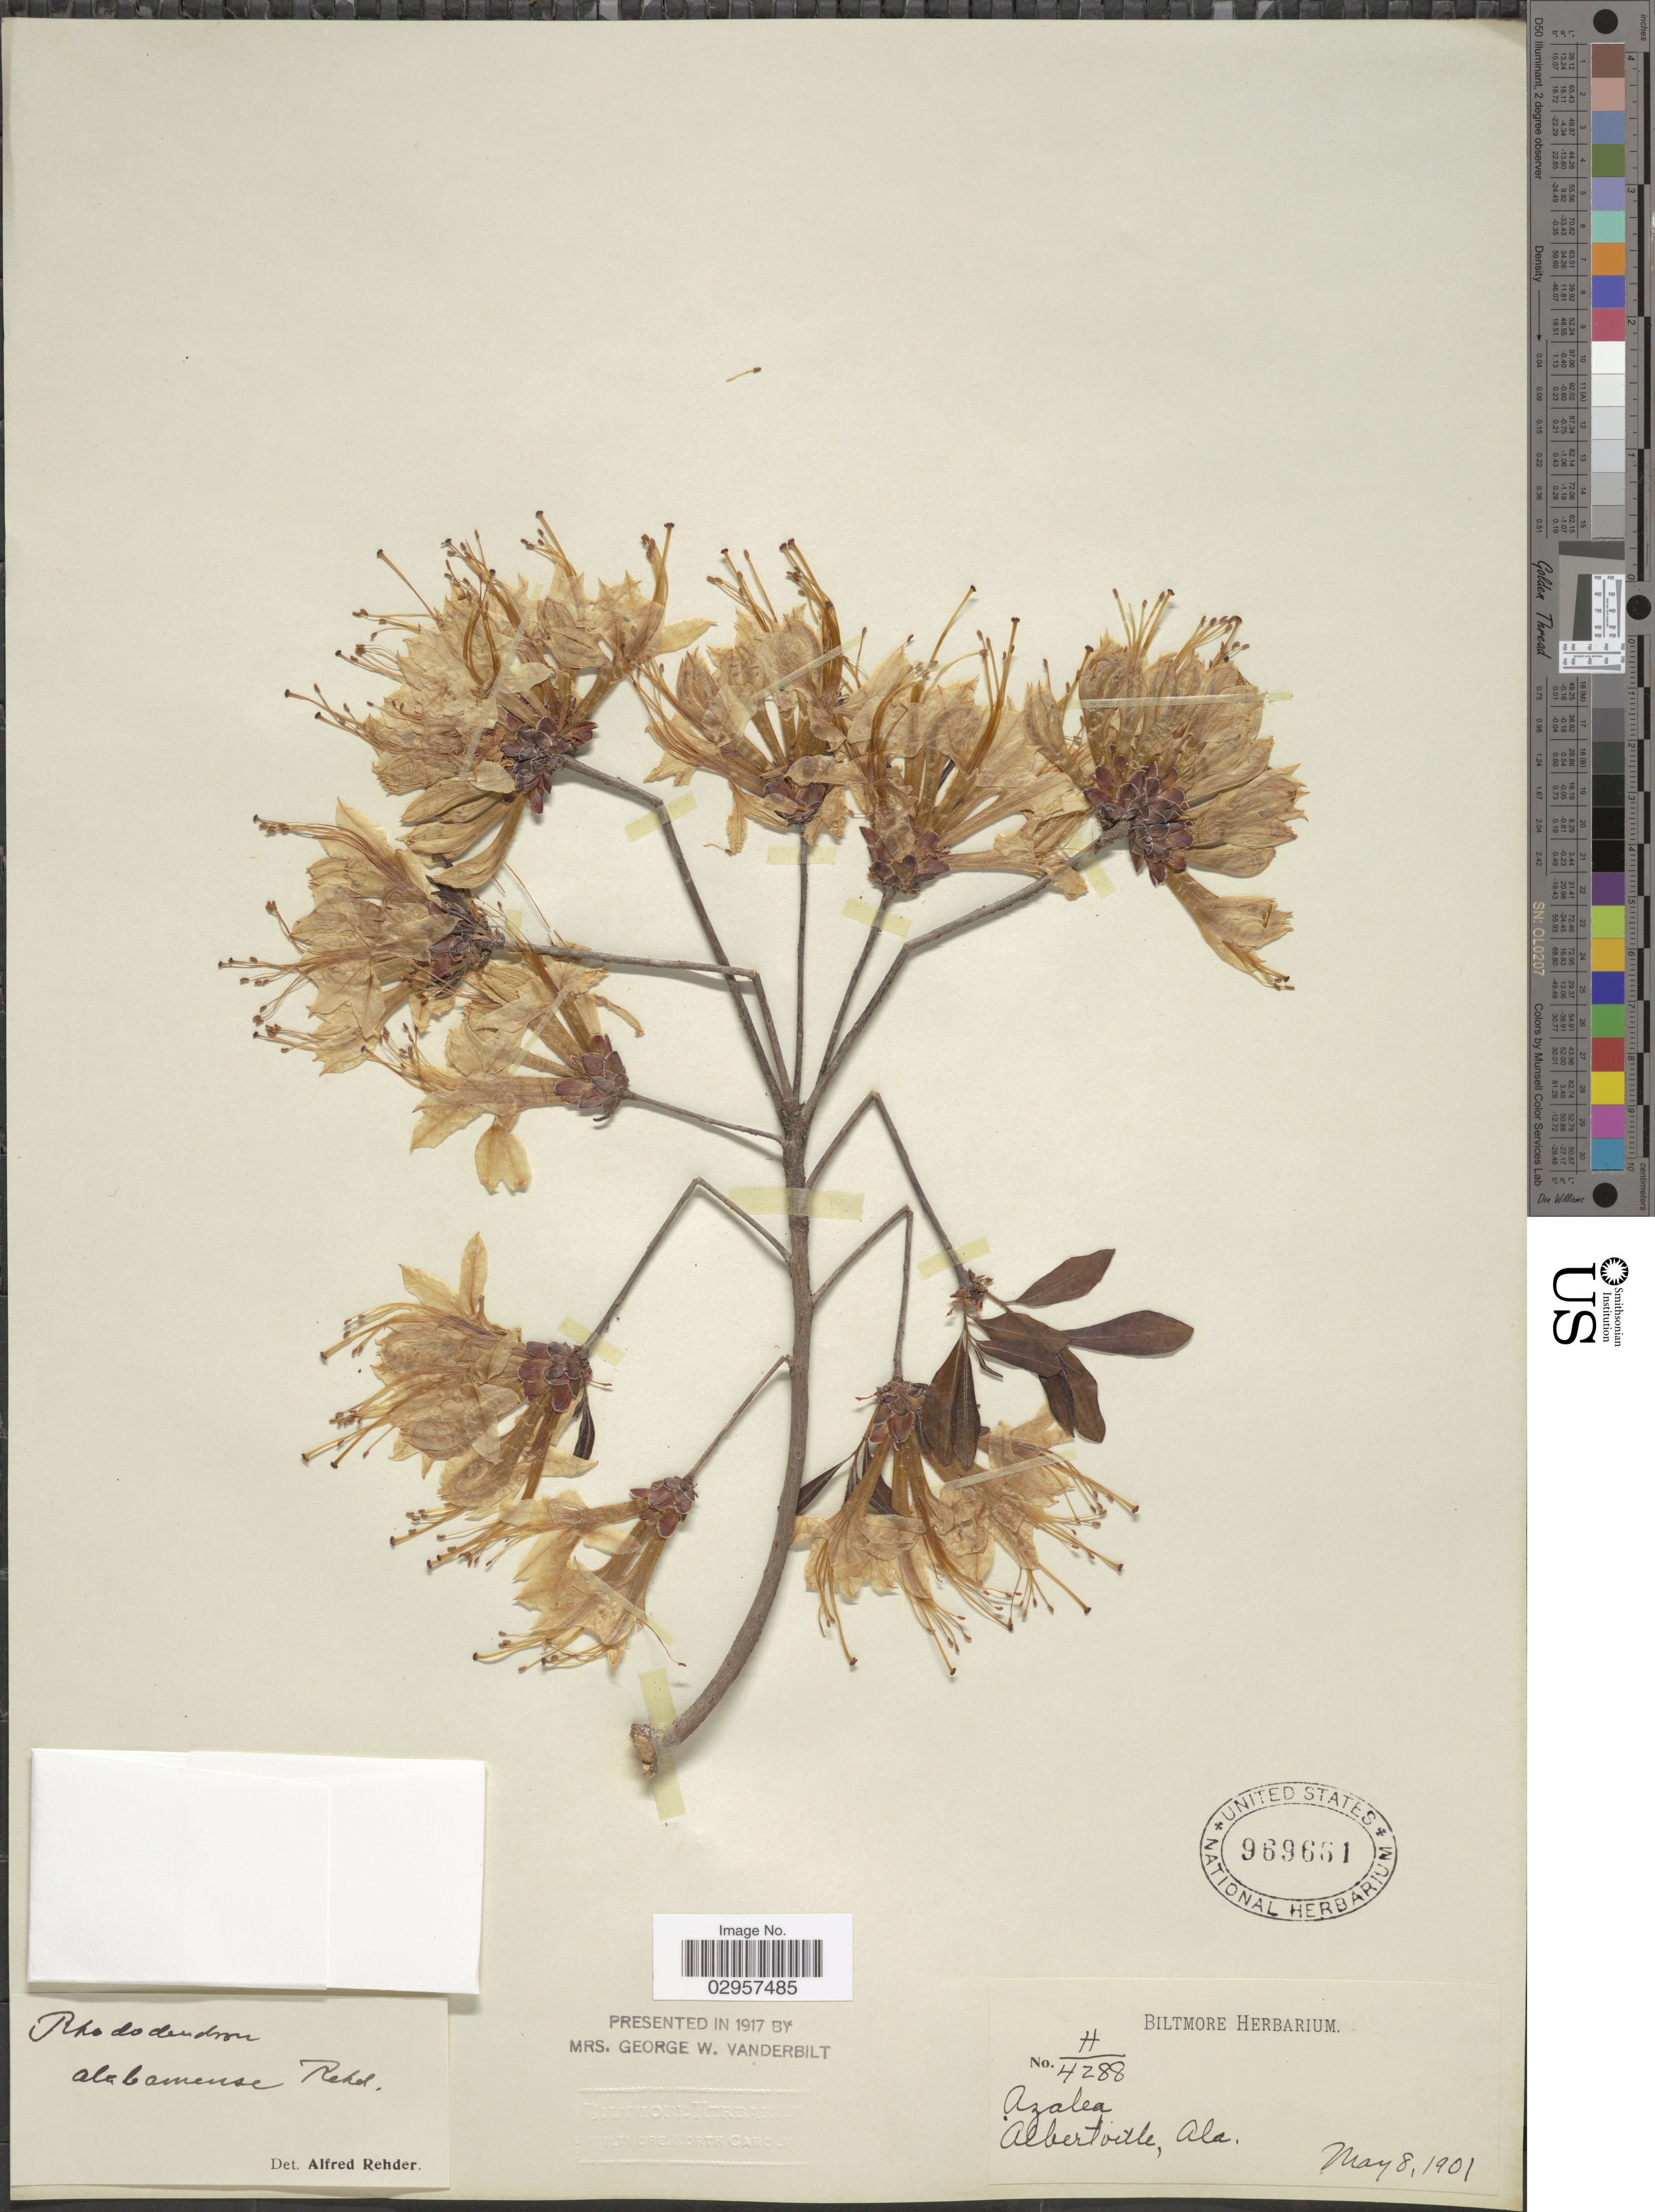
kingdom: Plantae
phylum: Tracheophyta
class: Magnoliopsida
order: Ericales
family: Ericaceae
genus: Rhododendron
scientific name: Rhododendron alabamense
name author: Rehder in E.H. Wilson & Rehder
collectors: ex herb. Biltmore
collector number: H/4288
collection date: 1901-05-08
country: United States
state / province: Alabama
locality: Albertville.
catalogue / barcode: US 969661